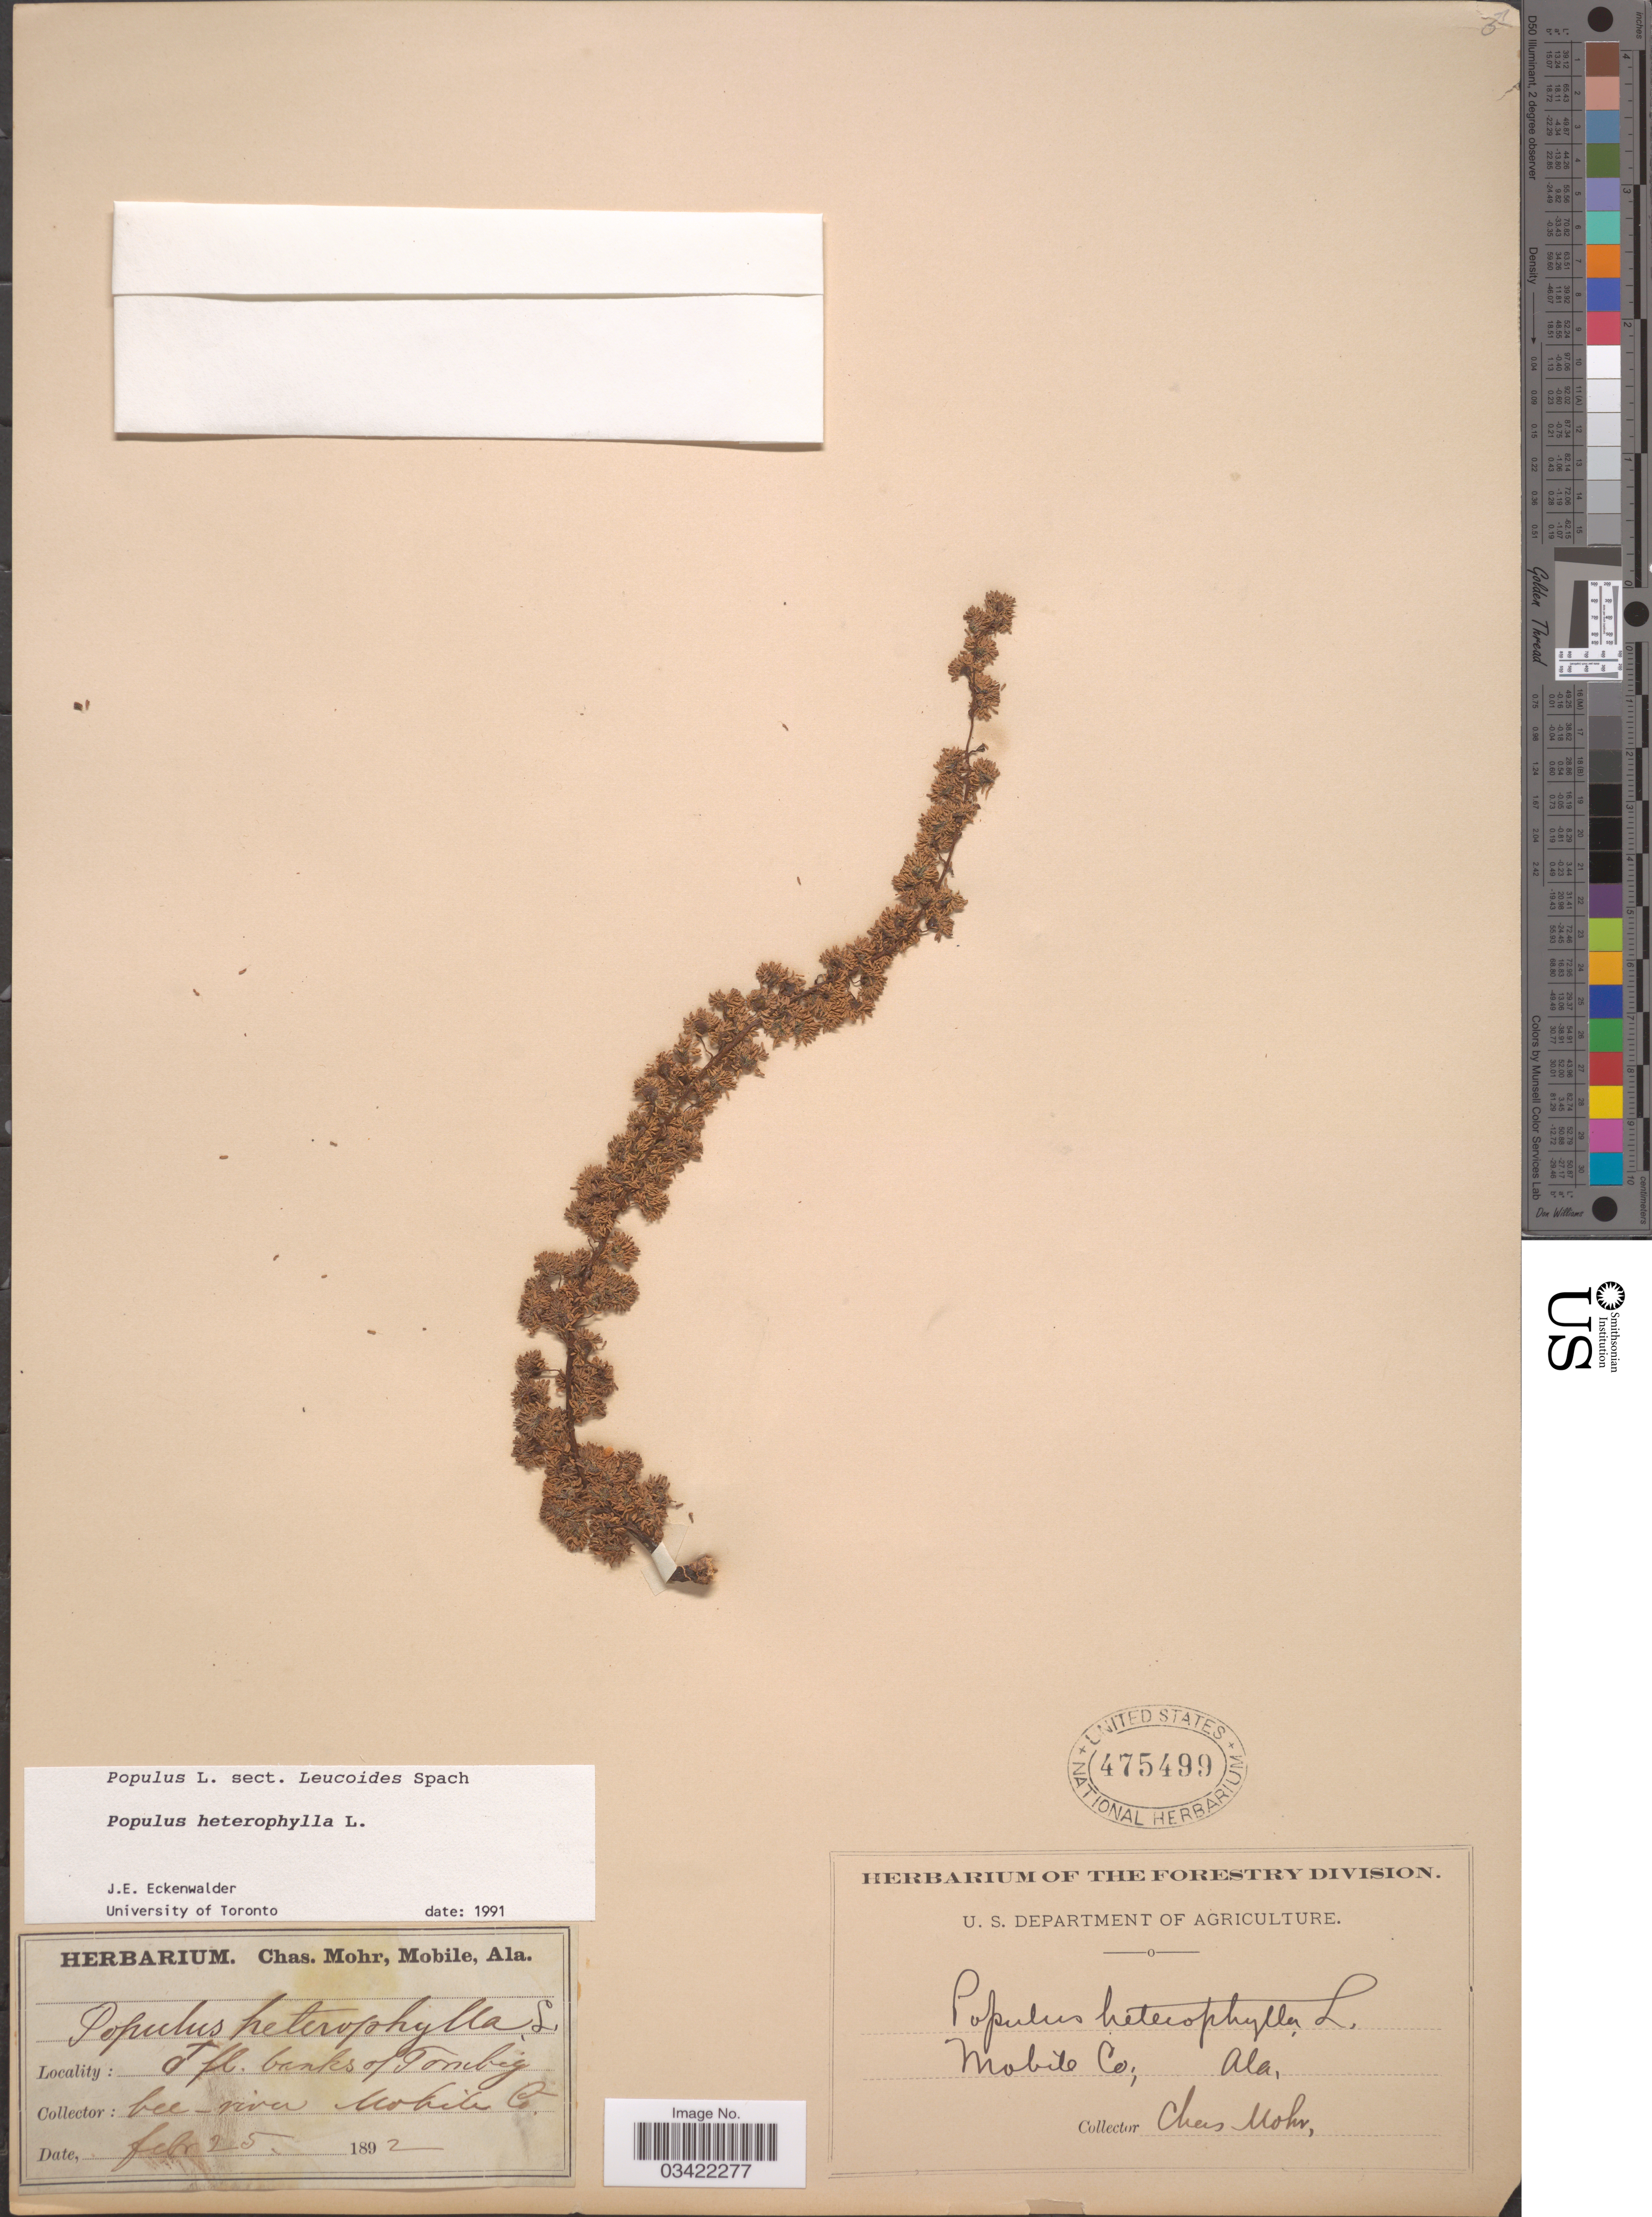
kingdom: Plantae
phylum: Tracheophyta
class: Magnoliopsida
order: Malpighiales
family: Salicaceae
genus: Populus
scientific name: Populus heterophylla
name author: L.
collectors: Mohr, C. T. (herbarium)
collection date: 1892-02-25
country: United States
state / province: Alabama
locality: Mobile Co.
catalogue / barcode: US 475499